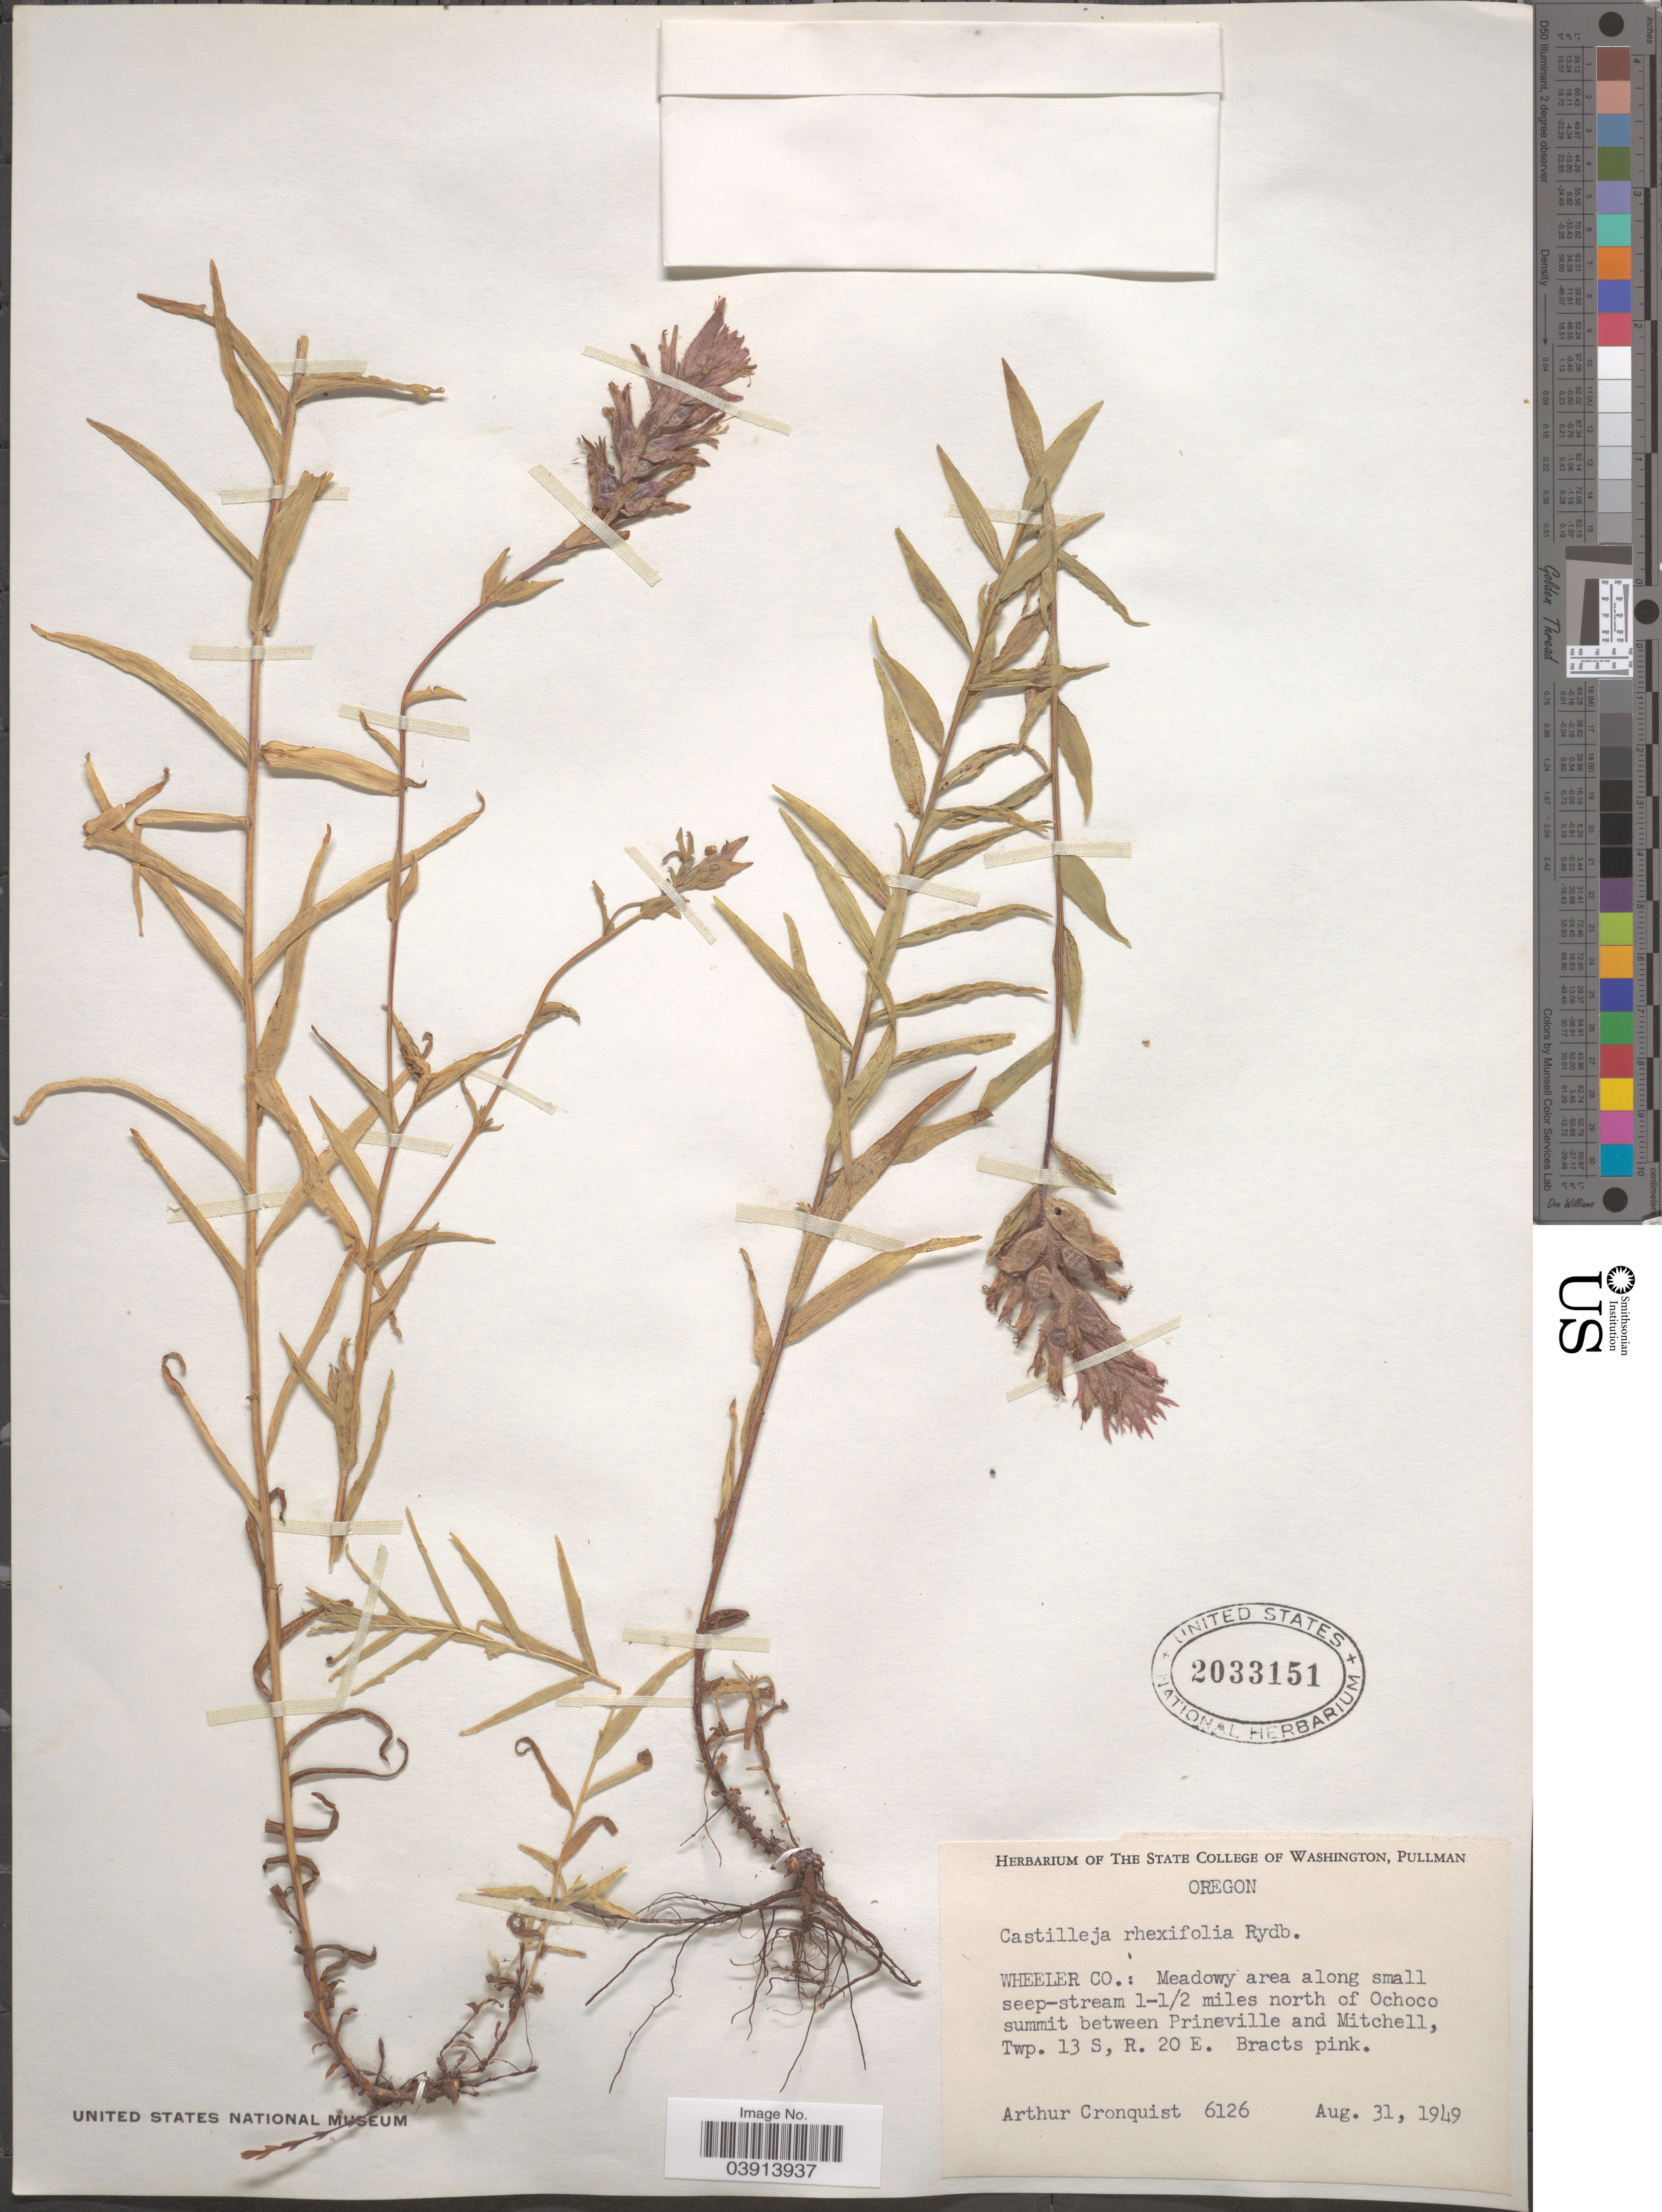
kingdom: Plantae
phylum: Tracheophyta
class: Magnoliopsida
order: Lamiales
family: Orobanchaceae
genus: Castilleja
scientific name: Castilleja rhexiifolia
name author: Rydb.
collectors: A. J. Cronquist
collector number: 6126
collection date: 1949-08-31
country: United States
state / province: Oregon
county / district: Wheeler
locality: Wheeler Co.: 1-½ miles north of Ochoco summit between Prineville and Mitchell, Twp. 13 S, R. 20 E.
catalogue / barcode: US 2033151